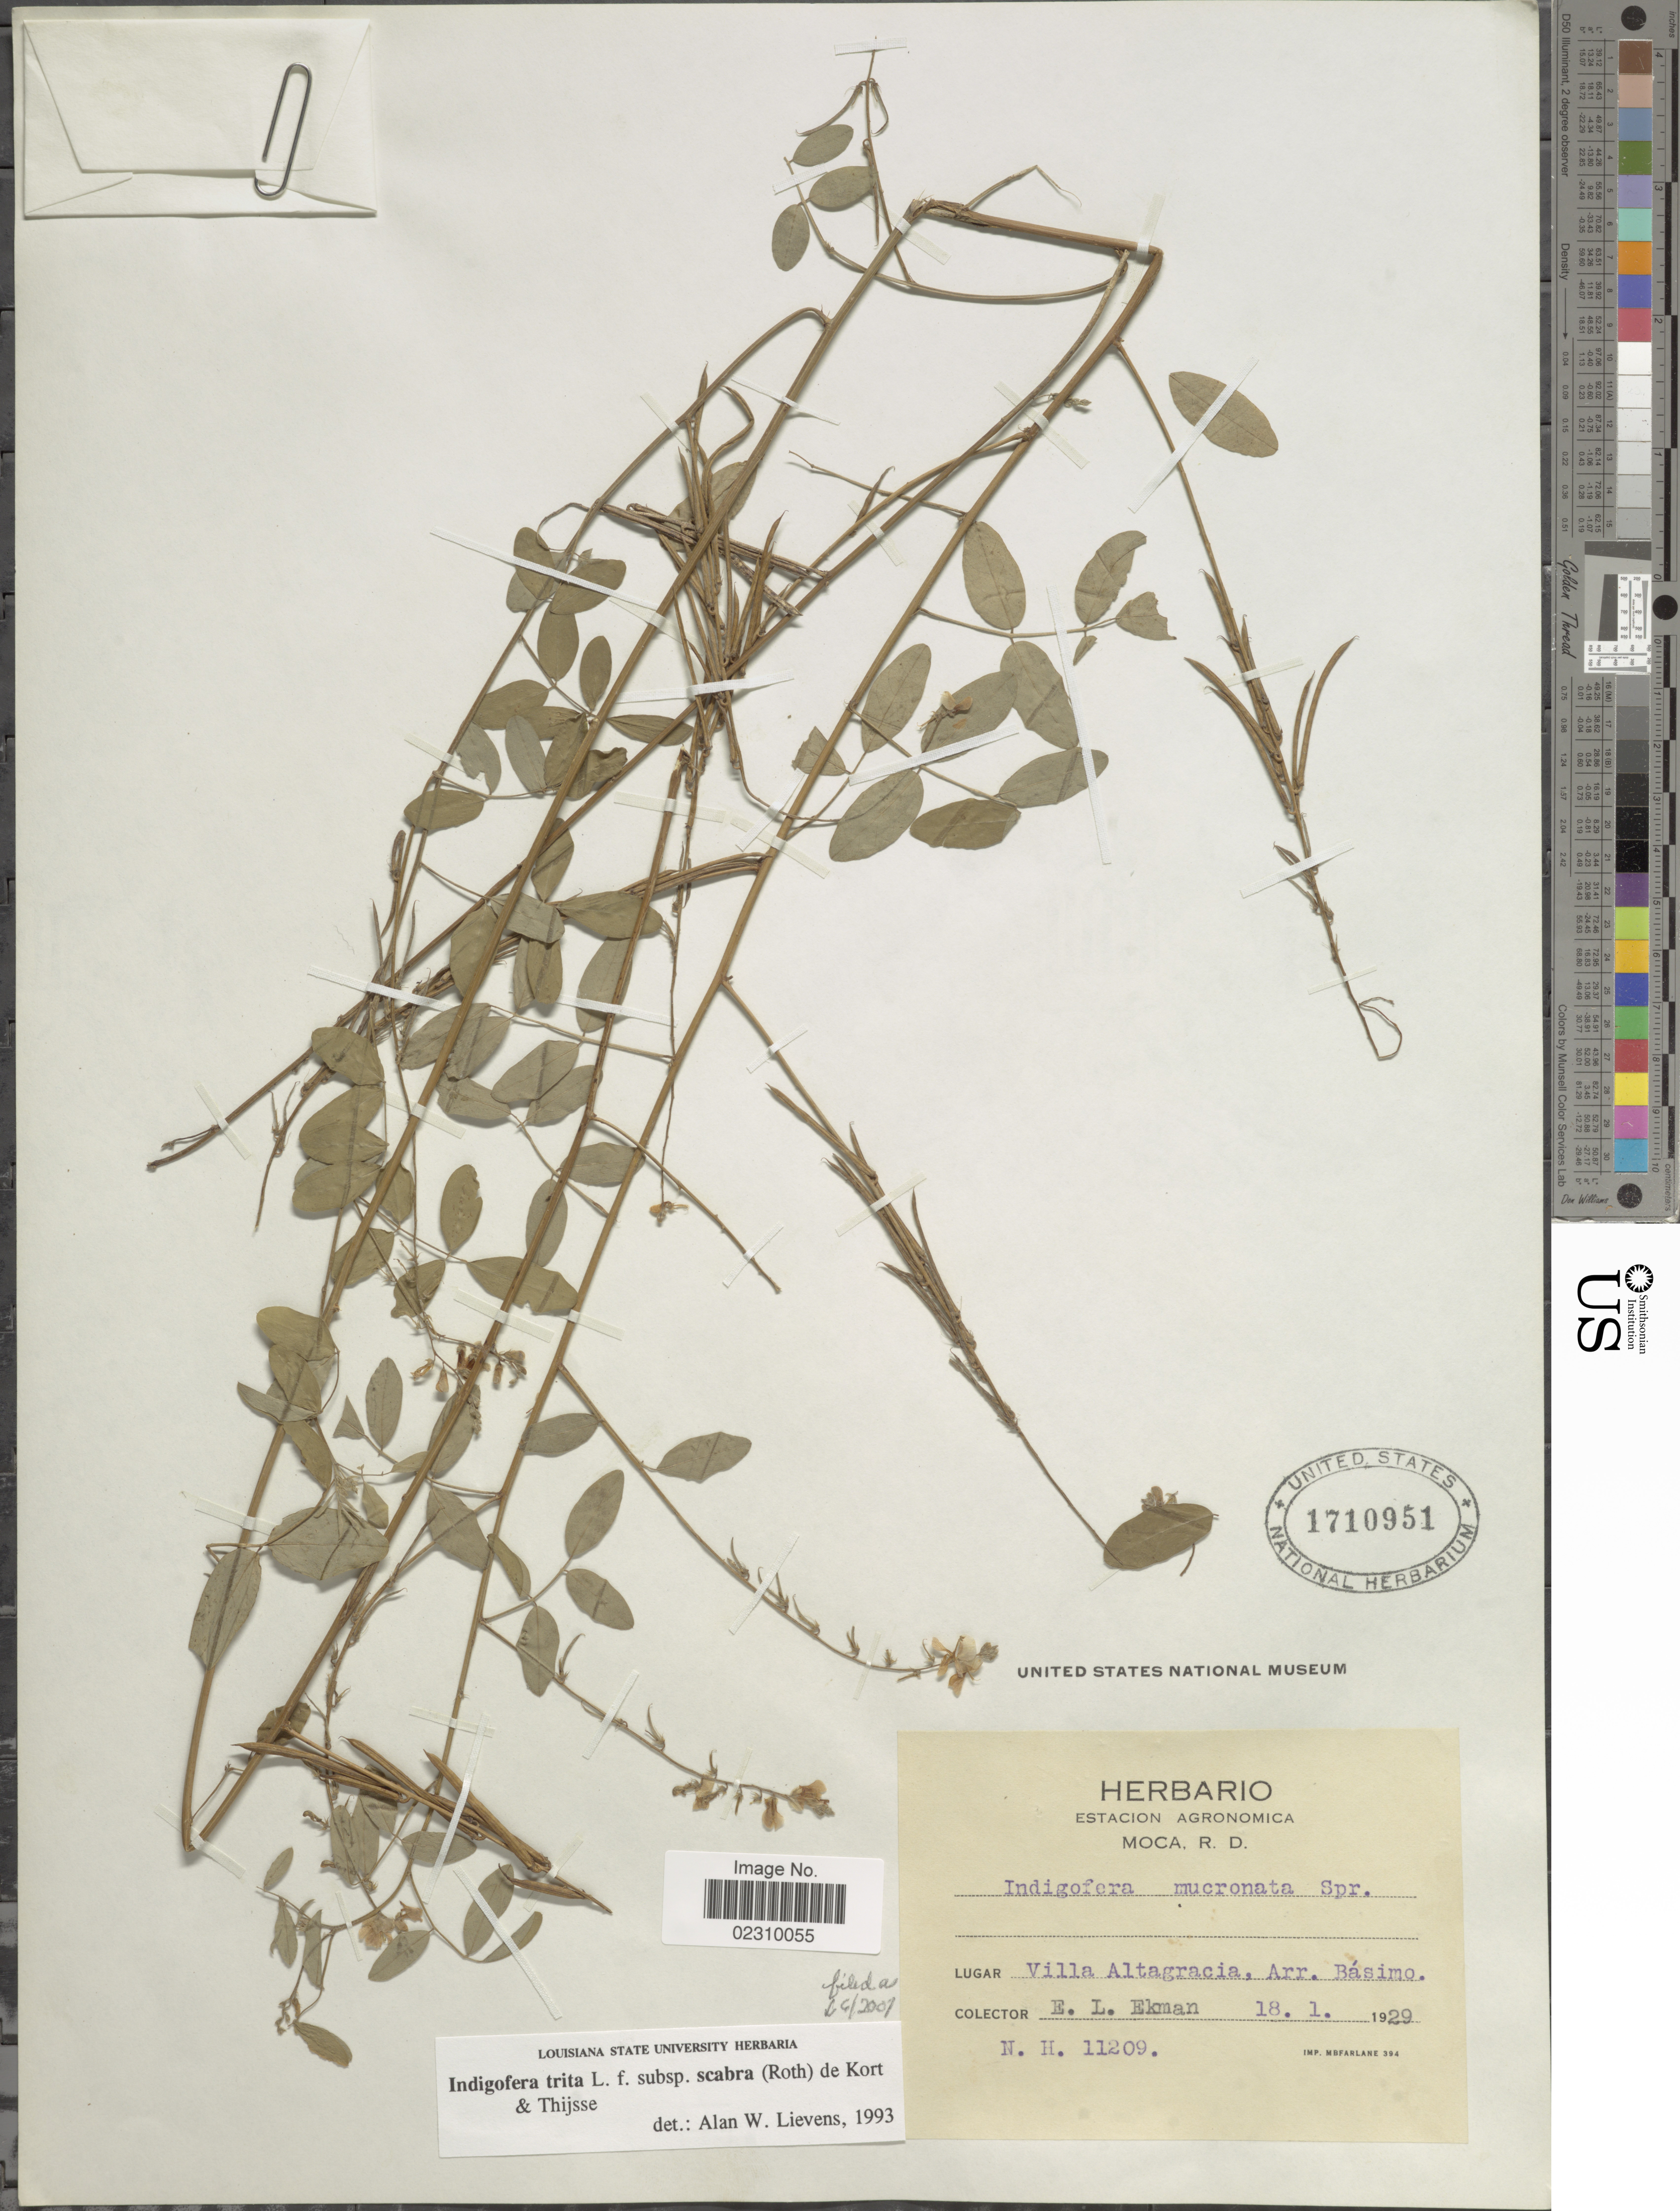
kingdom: Plantae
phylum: Tracheophyta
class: Magnoliopsida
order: Fabales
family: Fabaceae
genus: Indigofera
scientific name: Indigofera trita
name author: L. f.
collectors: E. L. Ekman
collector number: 11209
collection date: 1929-01-18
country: Dominican Republic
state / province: La Altagracia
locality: Villa Altagracia, Arr. Basimo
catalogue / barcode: US 1710951